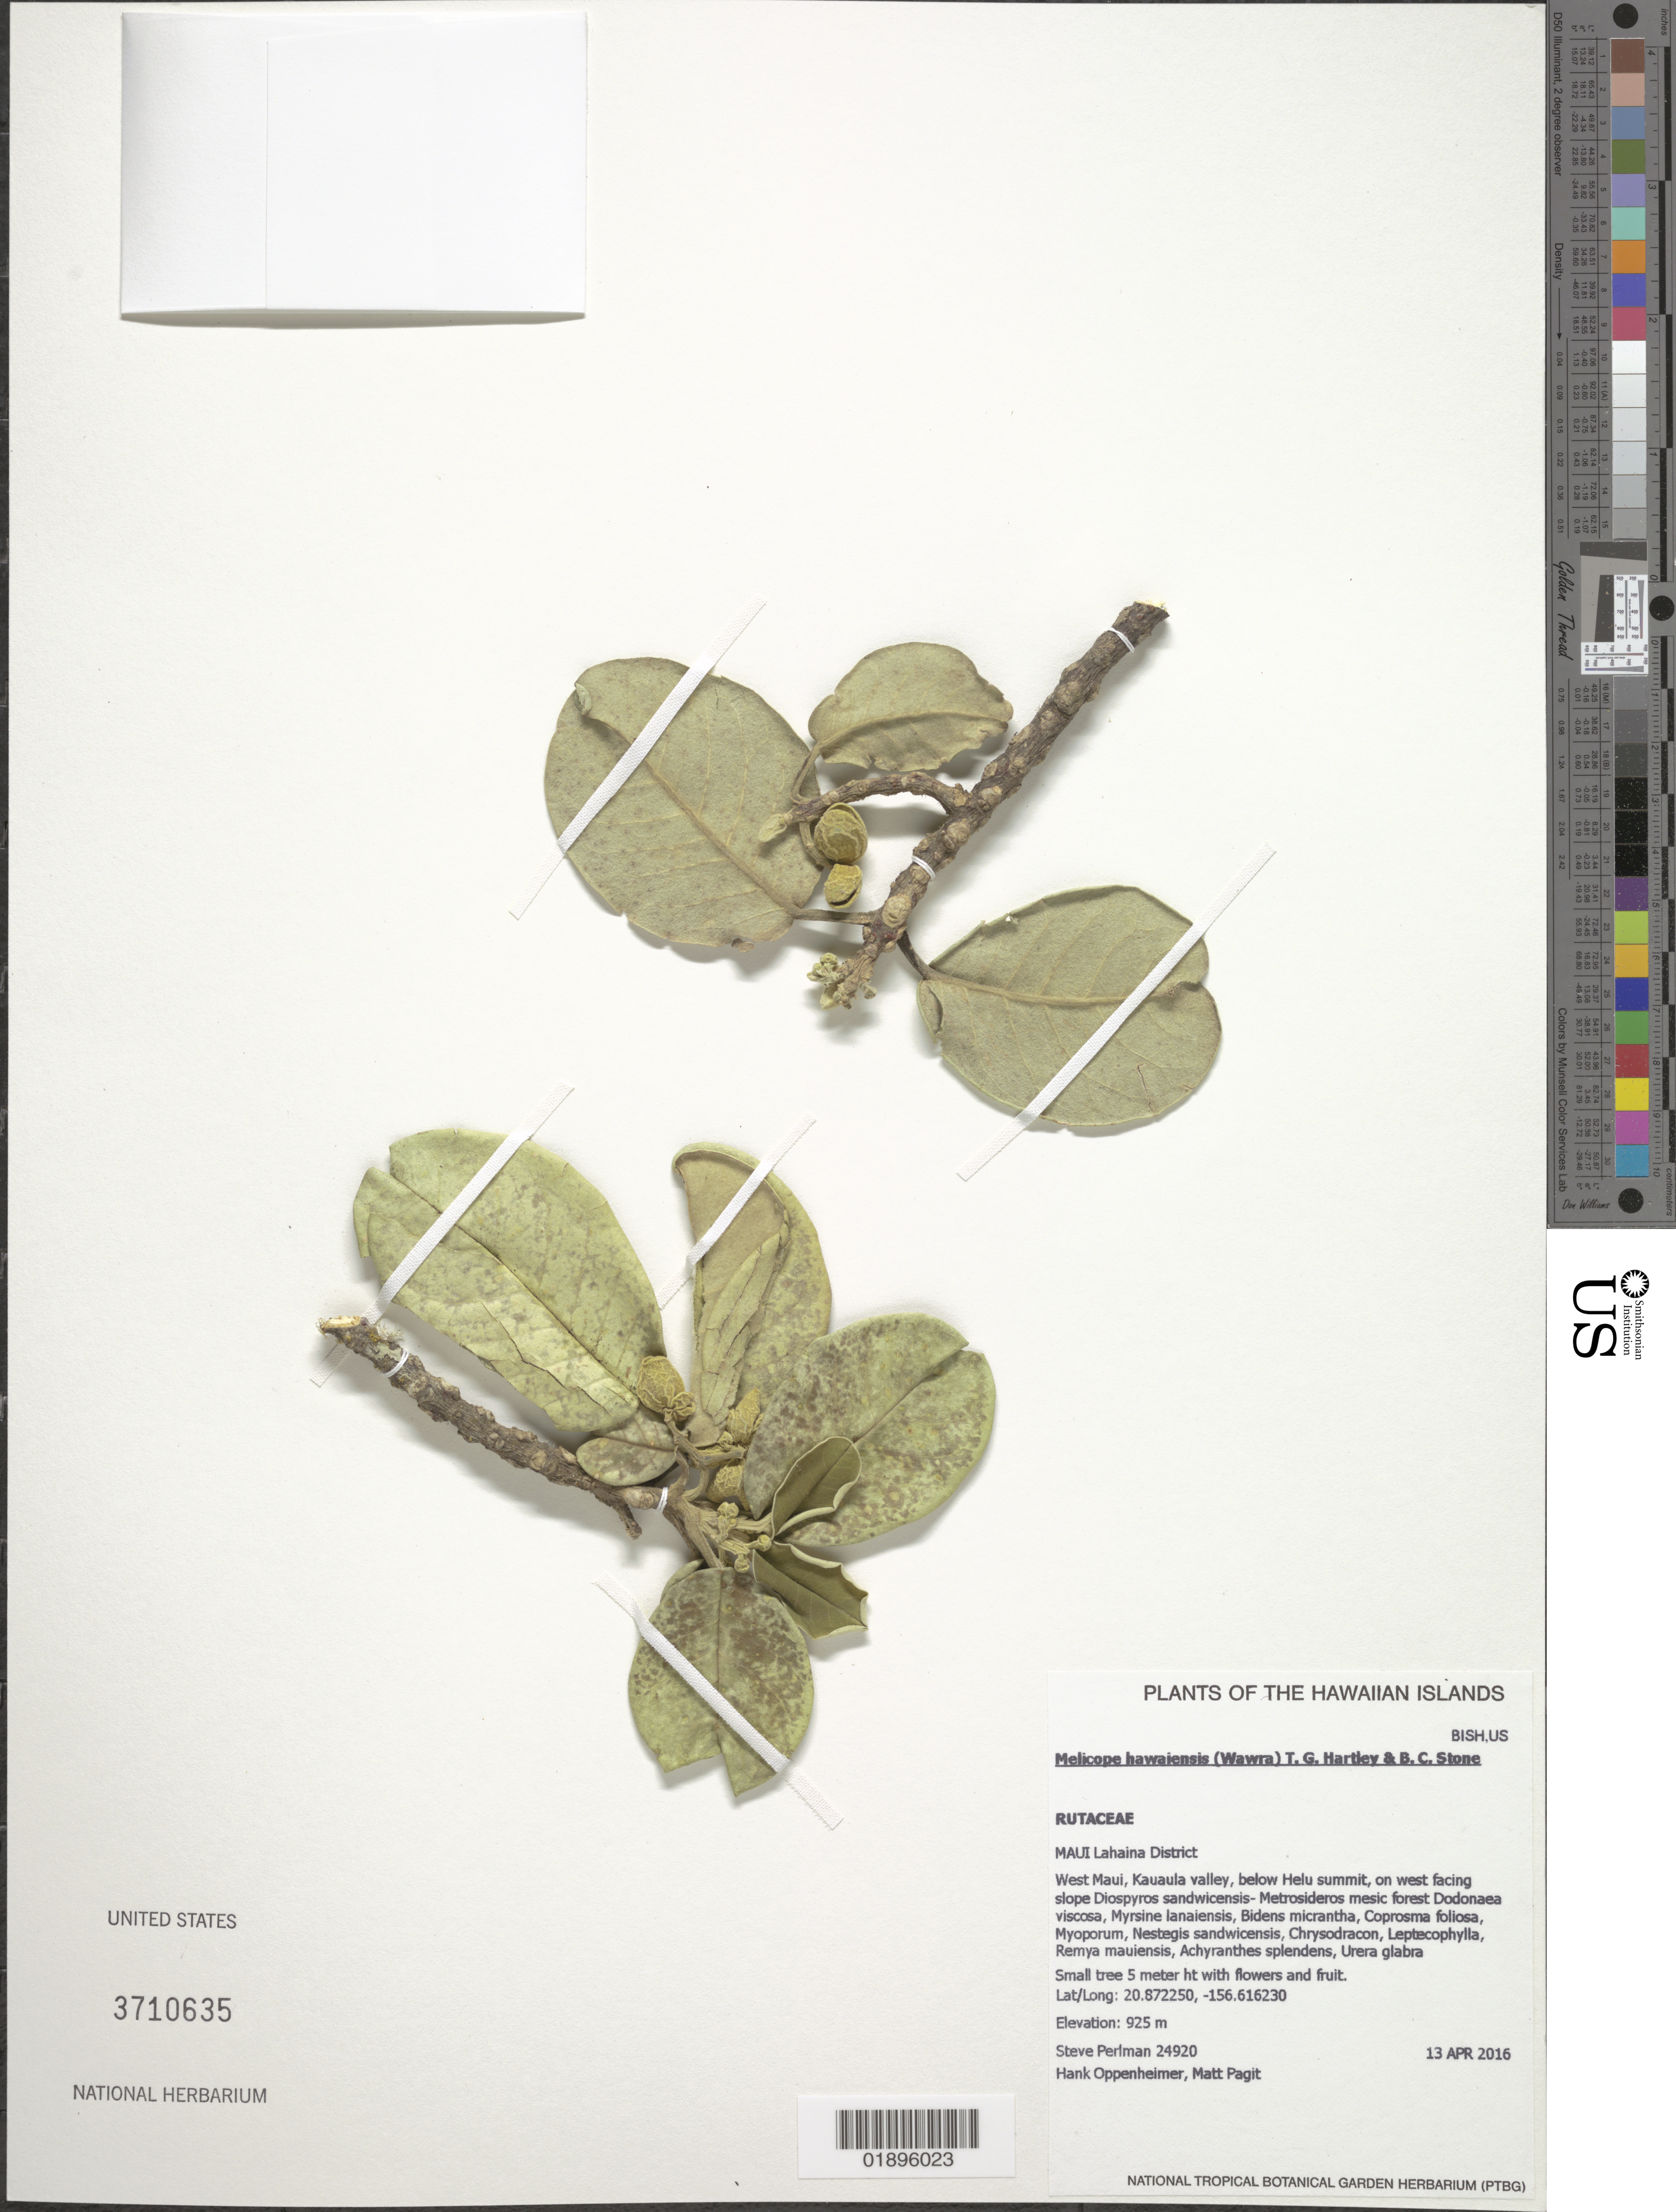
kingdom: Plantae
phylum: Tracheophyta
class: Magnoliopsida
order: Sapindales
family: Rutaceae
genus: Melicope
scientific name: Melicope hawaiensis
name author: (Wawra) T.G. Hartley & B.C. Stone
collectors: S. P. Perlman, H. L. Oppenheimer & M. Pagit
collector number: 24920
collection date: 2016-04-13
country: United States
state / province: Hawaii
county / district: Maui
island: Maui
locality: Lahaina District, West Maui, Kauaula Valley, below Helu summit, on west facing slope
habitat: Mesic forest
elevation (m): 925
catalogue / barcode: US 3710635